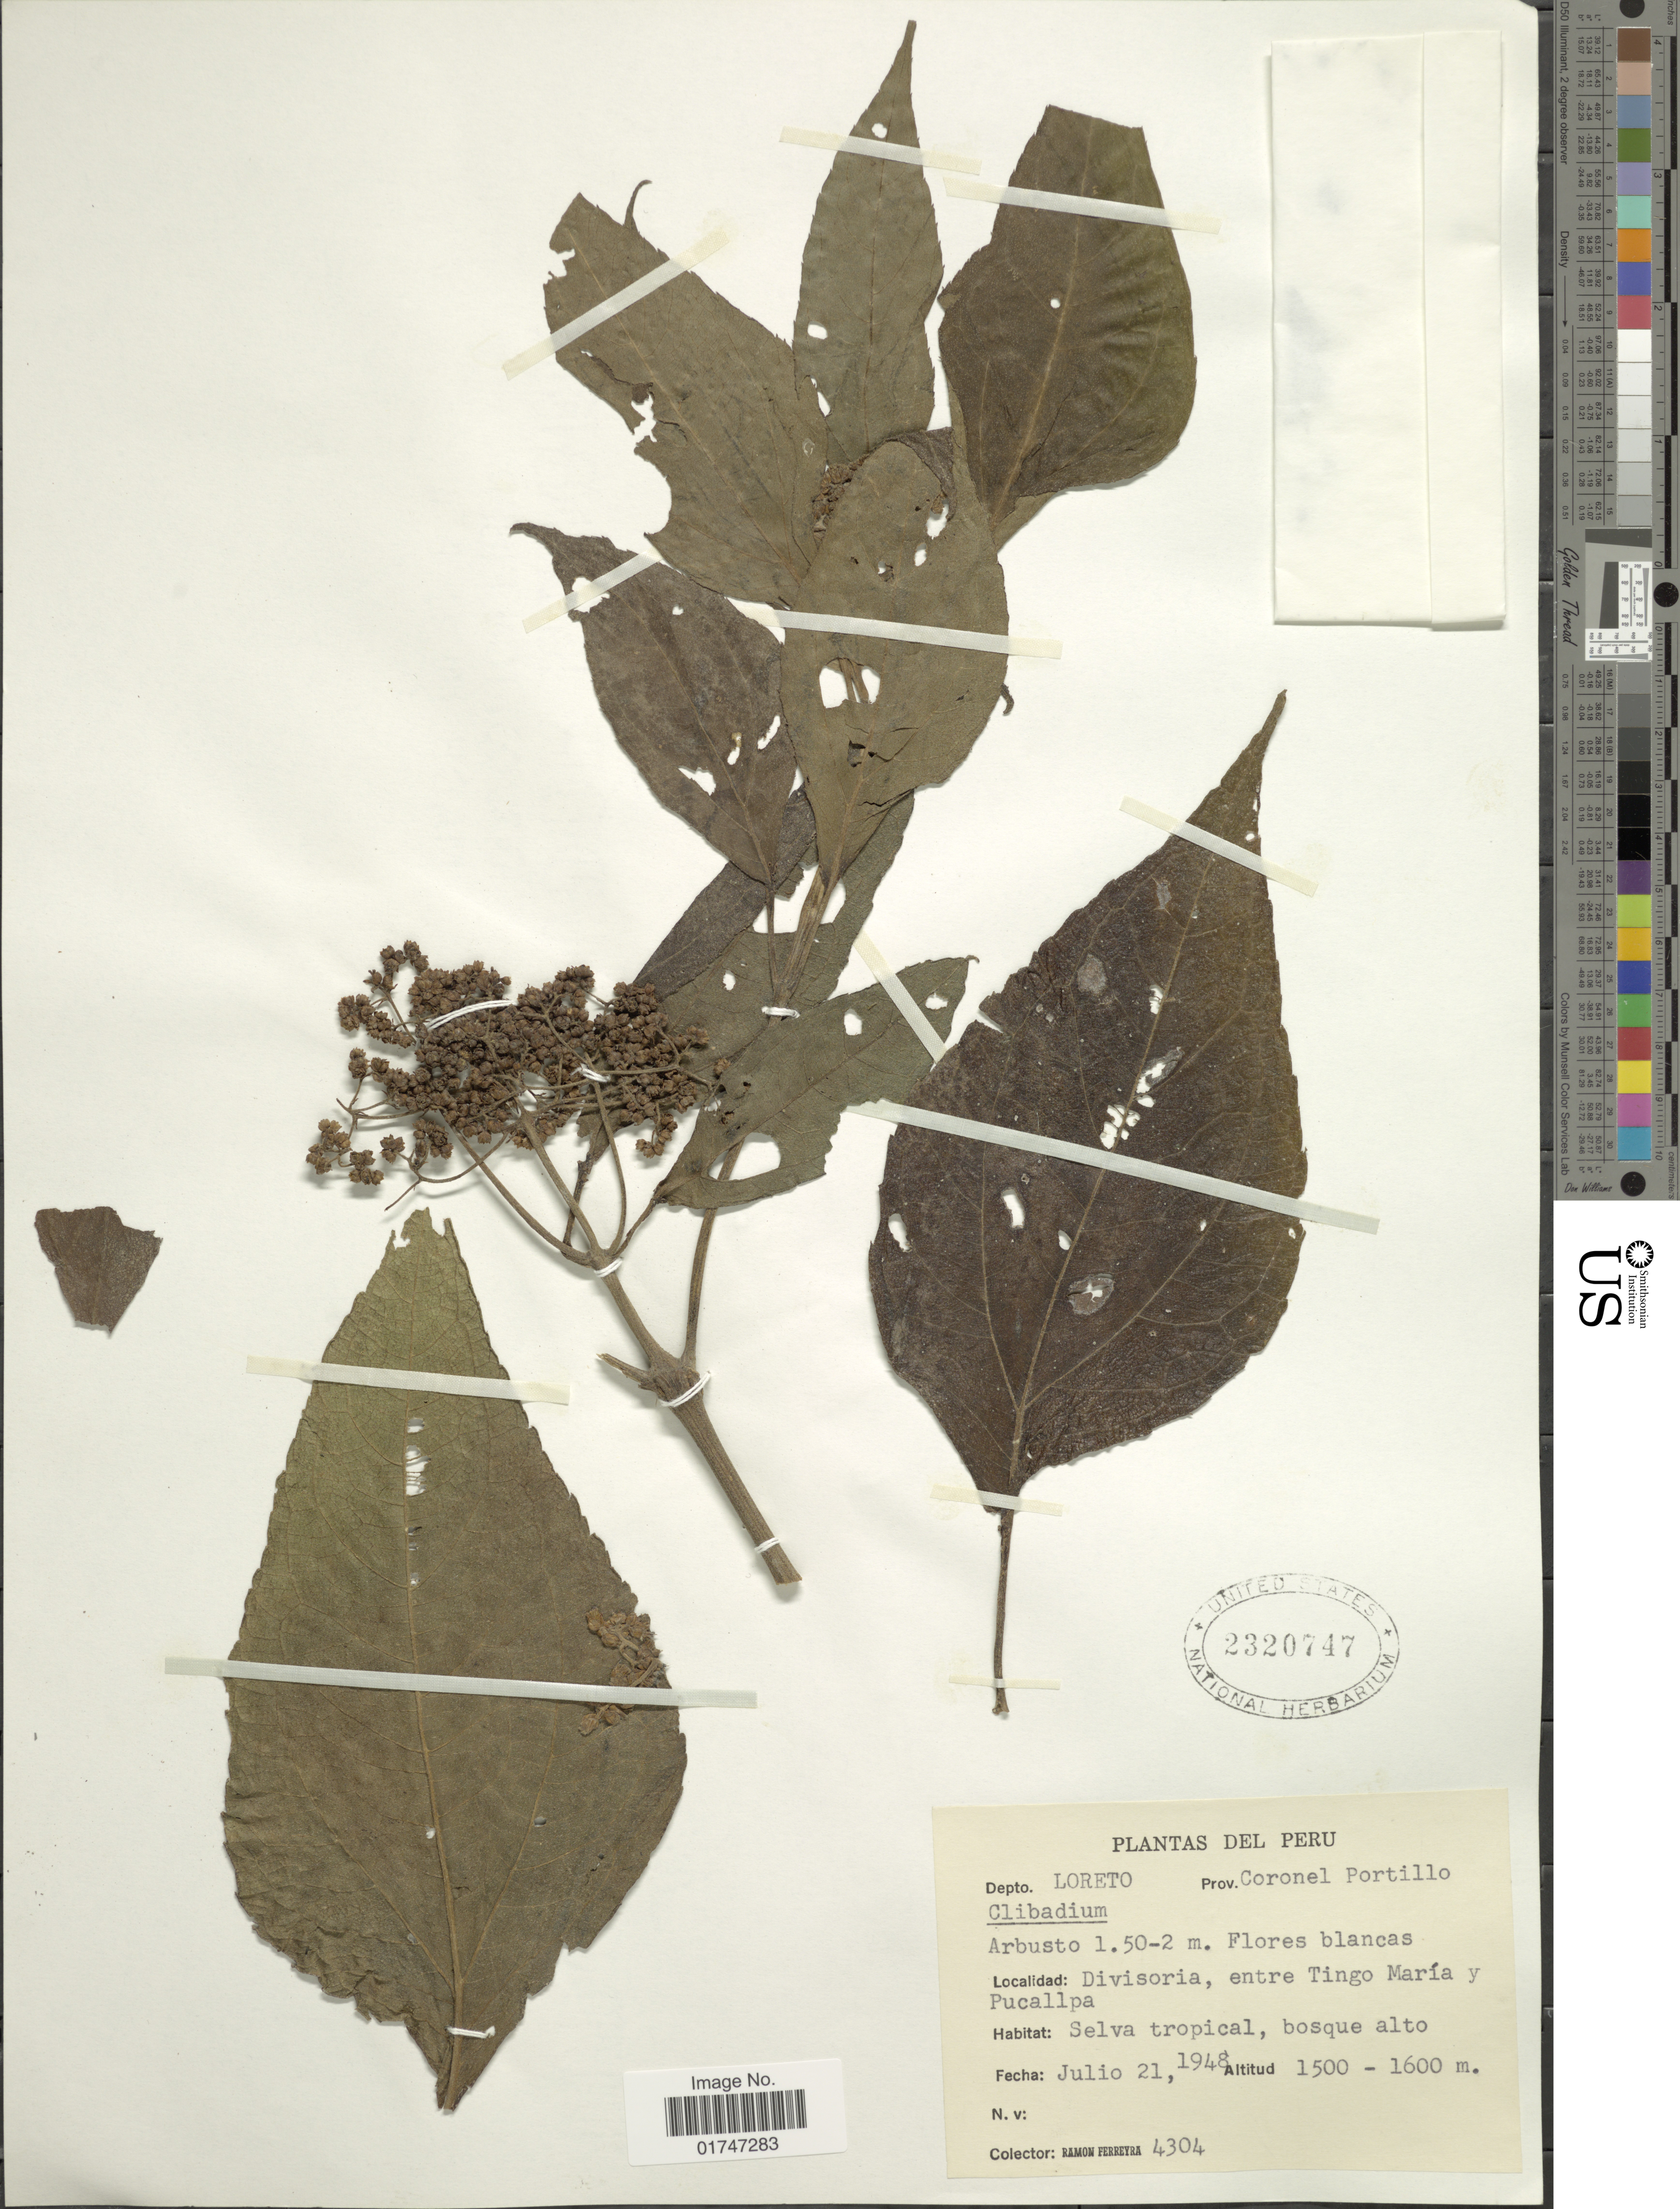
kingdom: Plantae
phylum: Tracheophyta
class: Magnoliopsida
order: Asterales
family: Asteraceae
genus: Clibadium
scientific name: Clibadium sp.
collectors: R. A. Ferreyra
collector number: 4304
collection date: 1948-07-21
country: Peru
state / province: Loreto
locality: Prov. Coronel Portillo. Divisoria, entre Tingo María y Pucallpa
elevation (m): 1500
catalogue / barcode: US 2320747